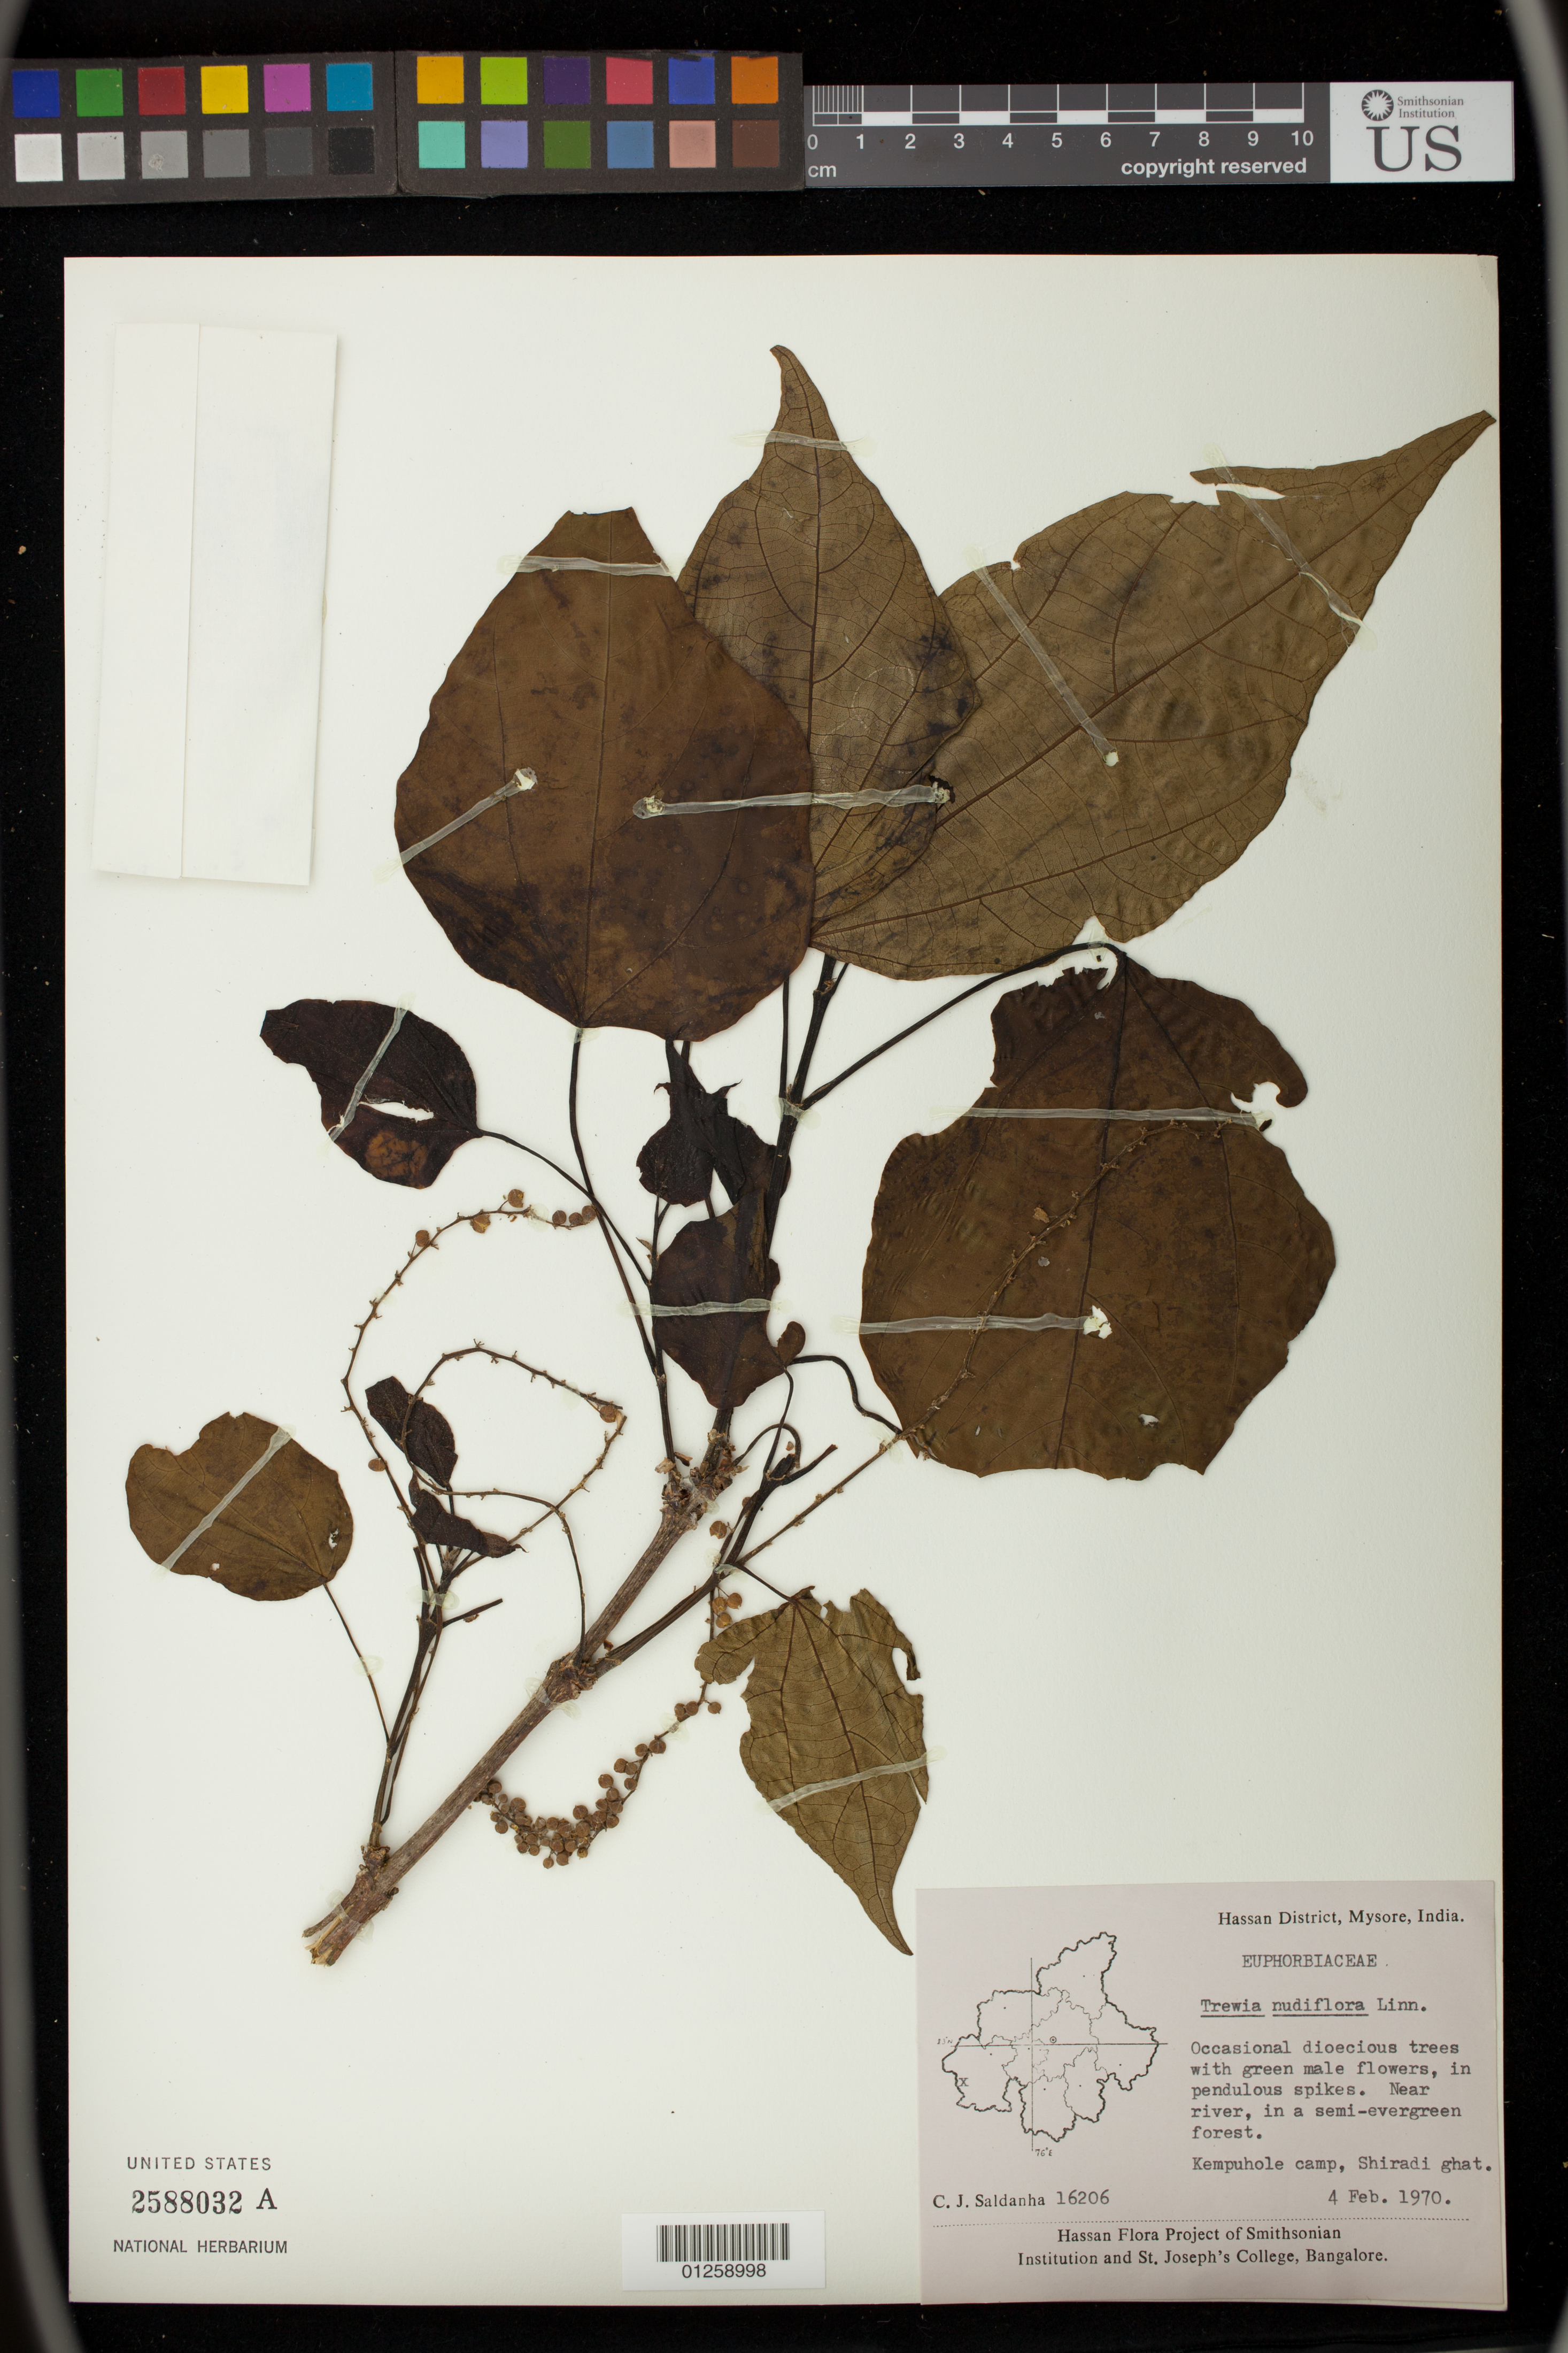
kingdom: Plantae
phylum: Tracheophyta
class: Magnoliopsida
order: Malpighiales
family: Euphorbiaceae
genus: Mallotus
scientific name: Mallotus nudiflorus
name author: (L.) Kulju & Welzen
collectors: C. J. Saldanha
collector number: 16206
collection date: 1970-02-04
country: India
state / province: Karnataka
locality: Hassan District, Mysore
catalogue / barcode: US 2588032A